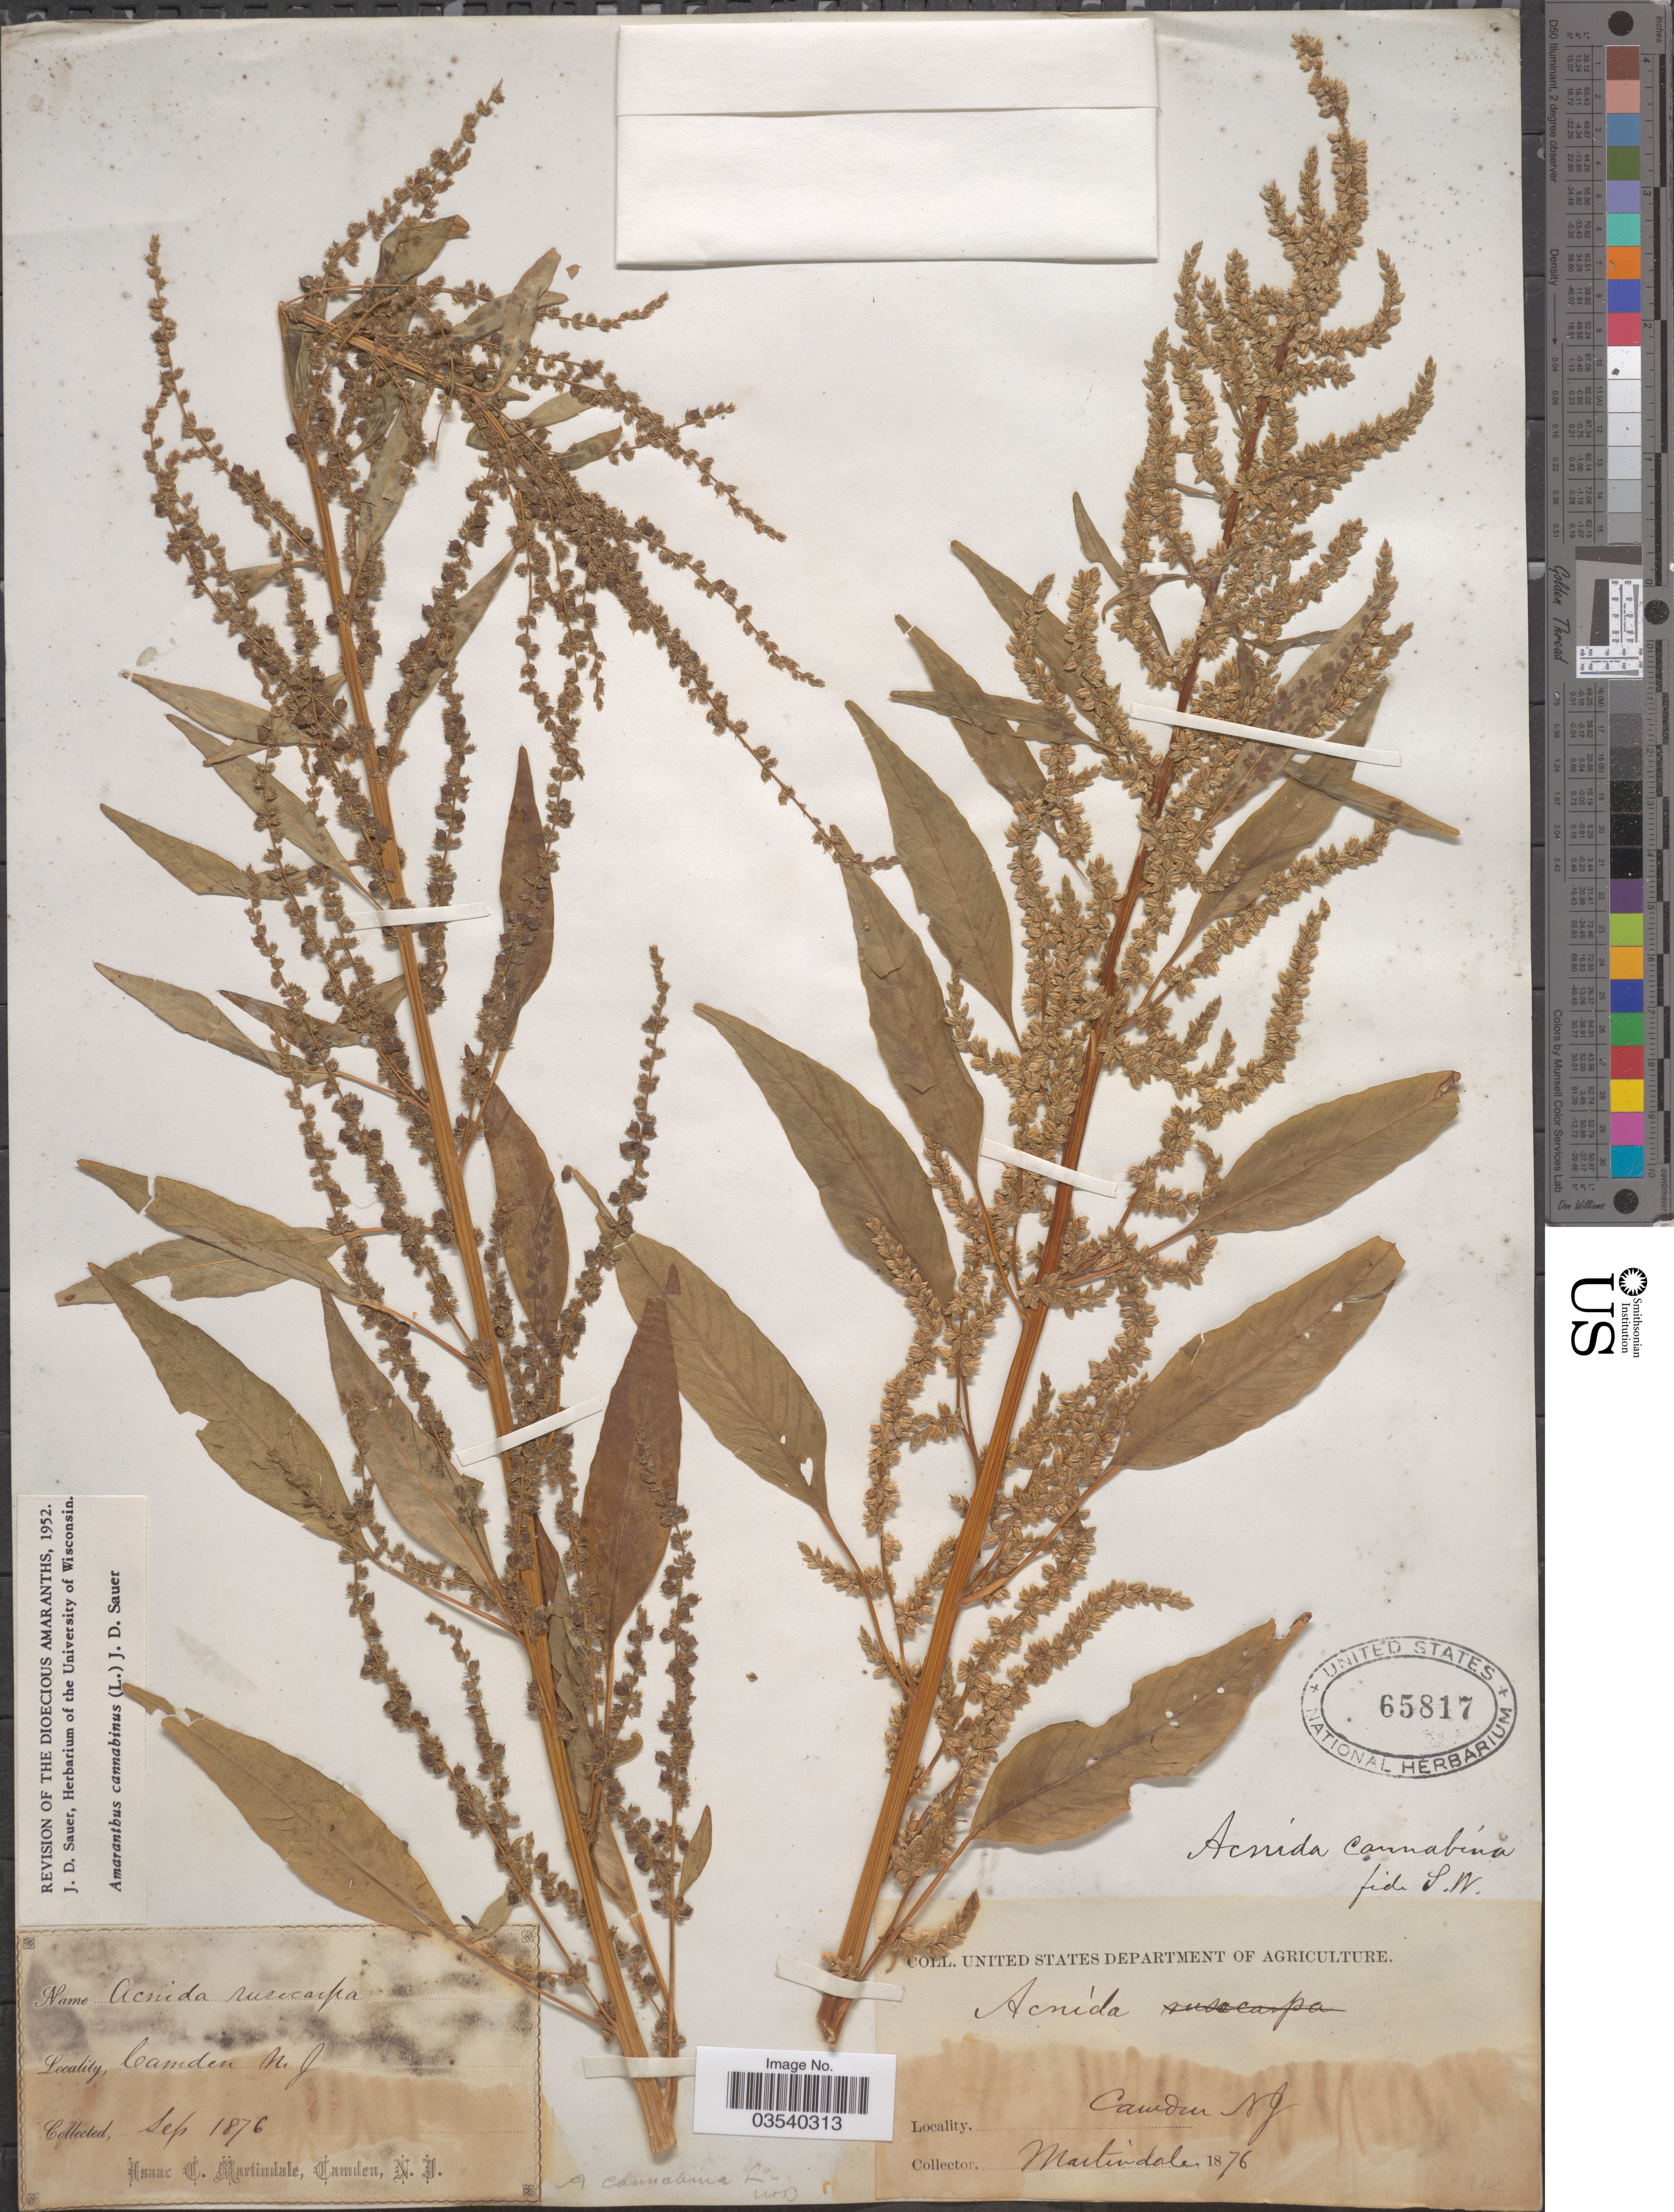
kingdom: Plantae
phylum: Tracheophyta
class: Magnoliopsida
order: Caryophyllales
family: Amaranthaceae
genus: Amaranthus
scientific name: Amaranthus cannabinus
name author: (L.) E.G. F. Sauer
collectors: Martindale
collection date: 1876-09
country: United States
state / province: New Jersey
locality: Camden.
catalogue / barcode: US 65817